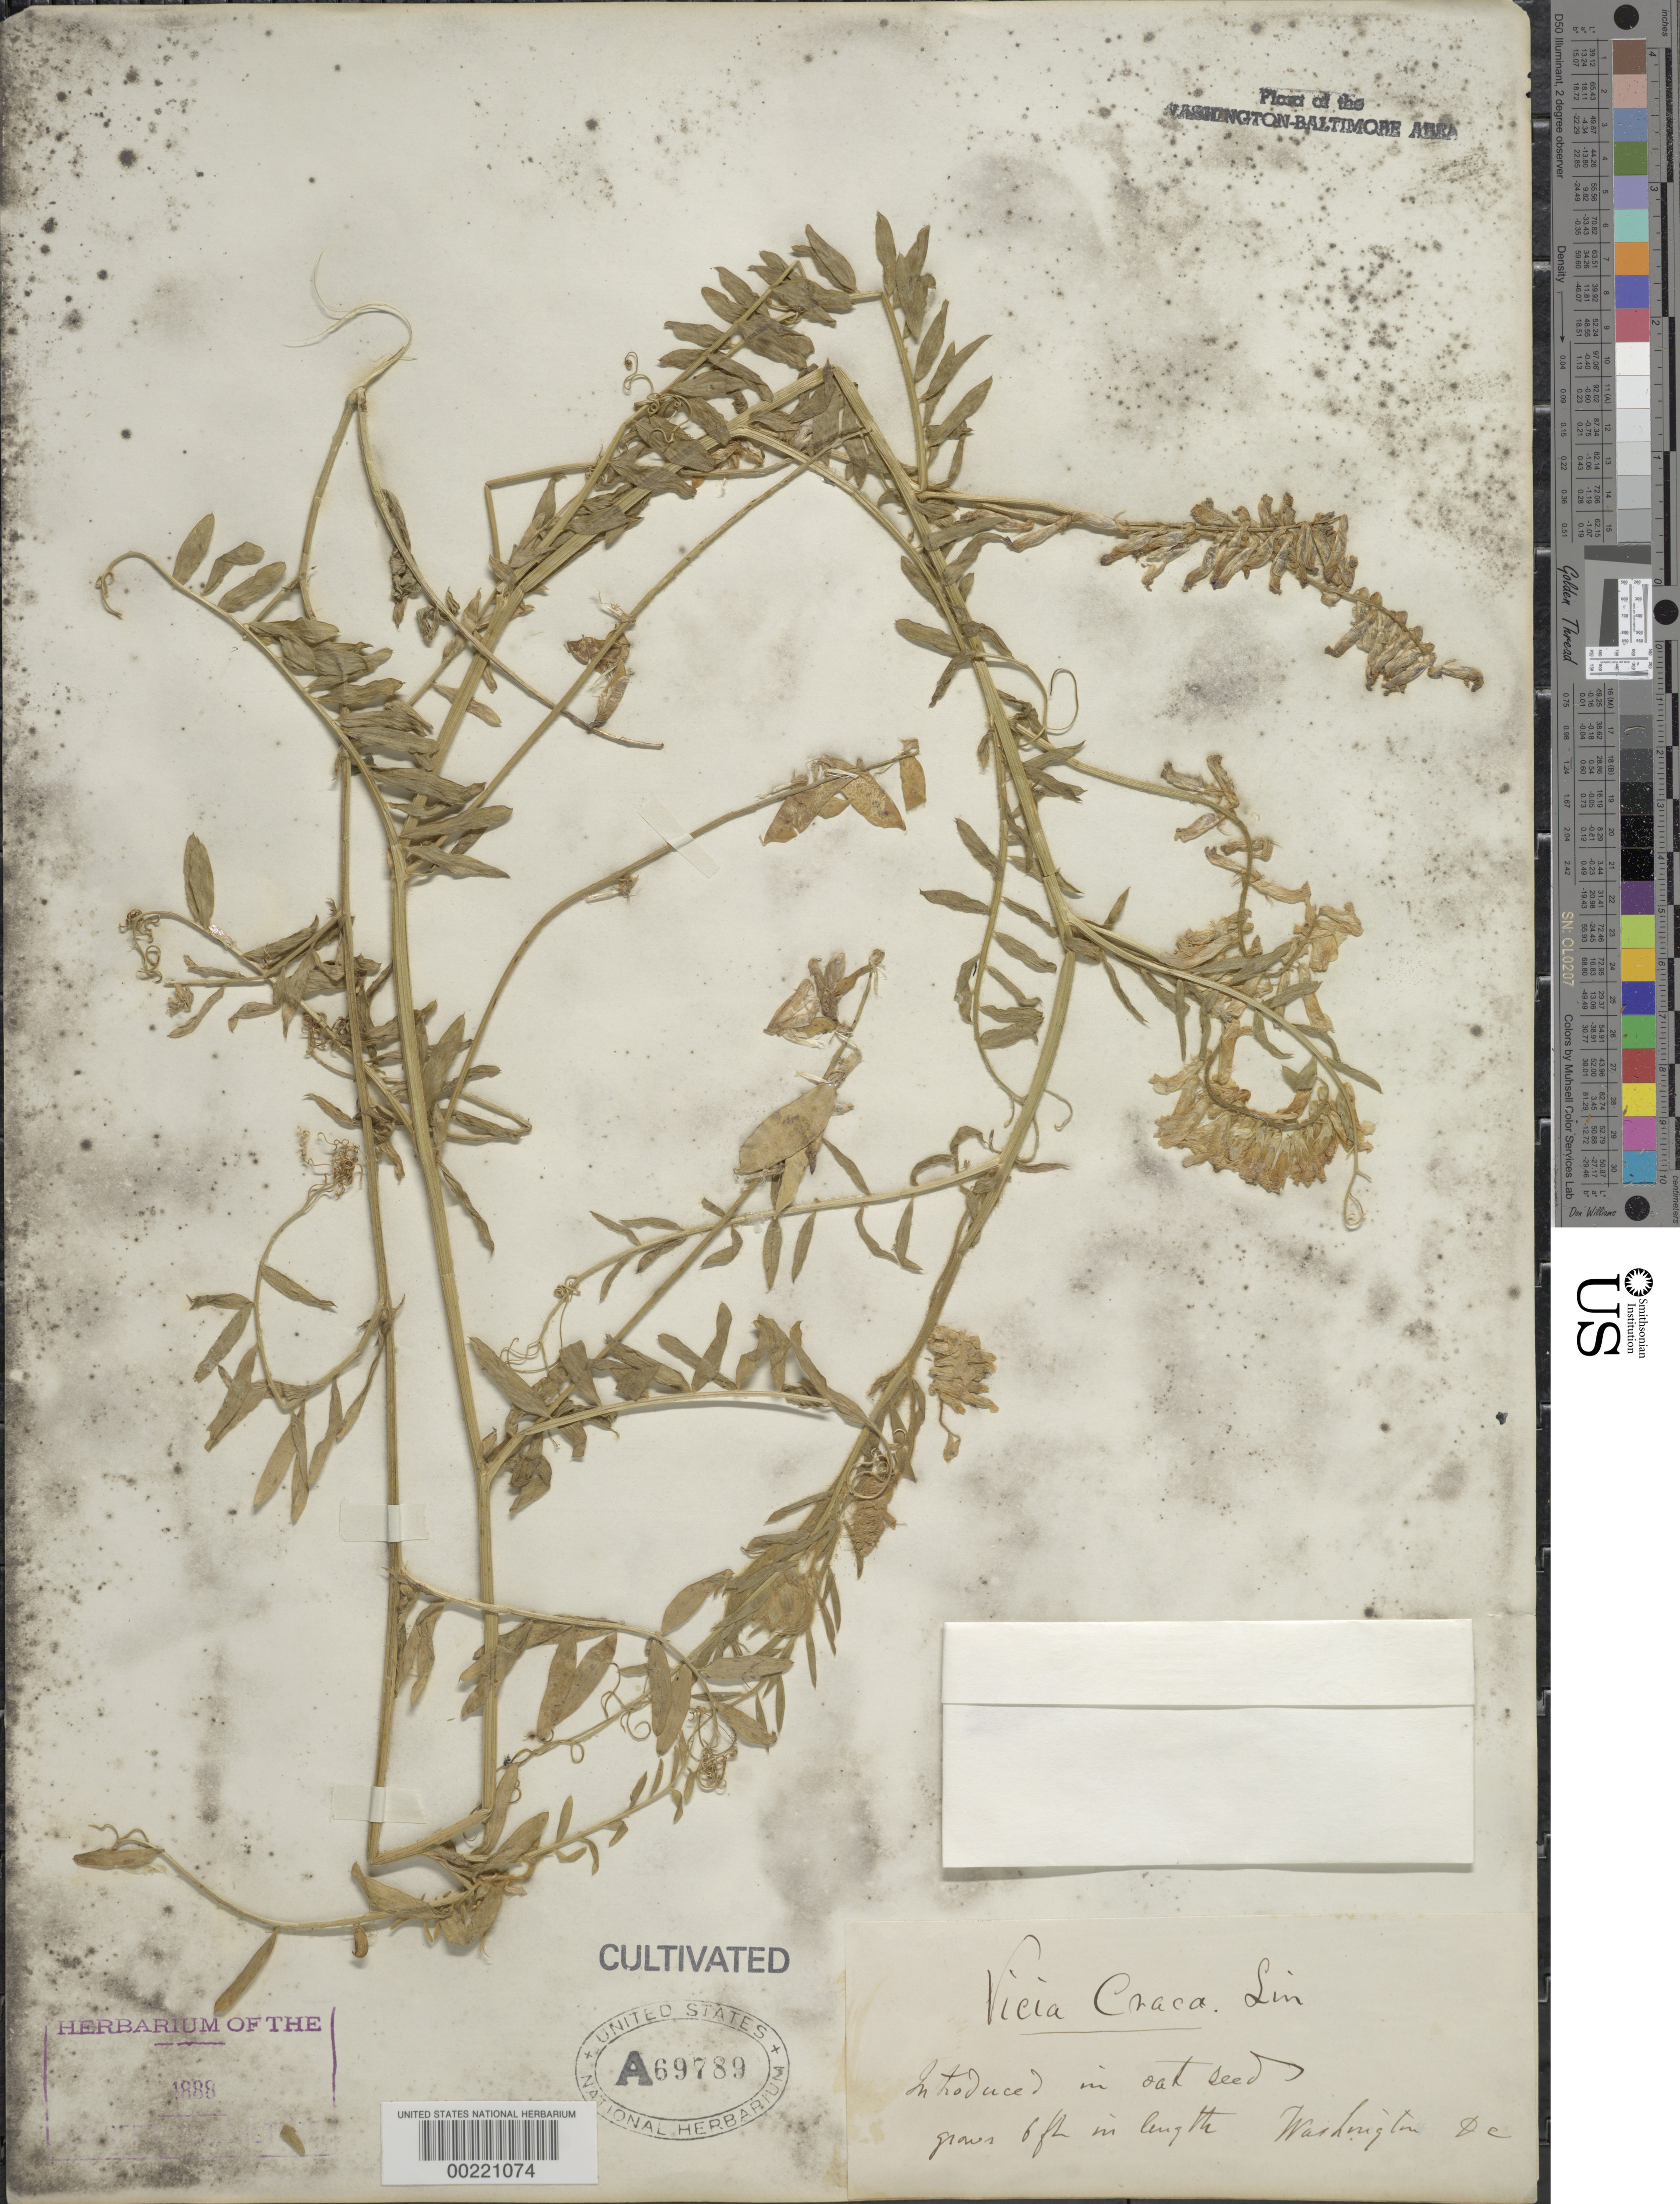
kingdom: Plantae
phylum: Tracheophyta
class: Magnoliopsida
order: Fabales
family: Fabaceae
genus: Vicia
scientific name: Vicia cracca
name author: L.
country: United States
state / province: District of Columbia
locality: Washington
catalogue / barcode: US 69789A